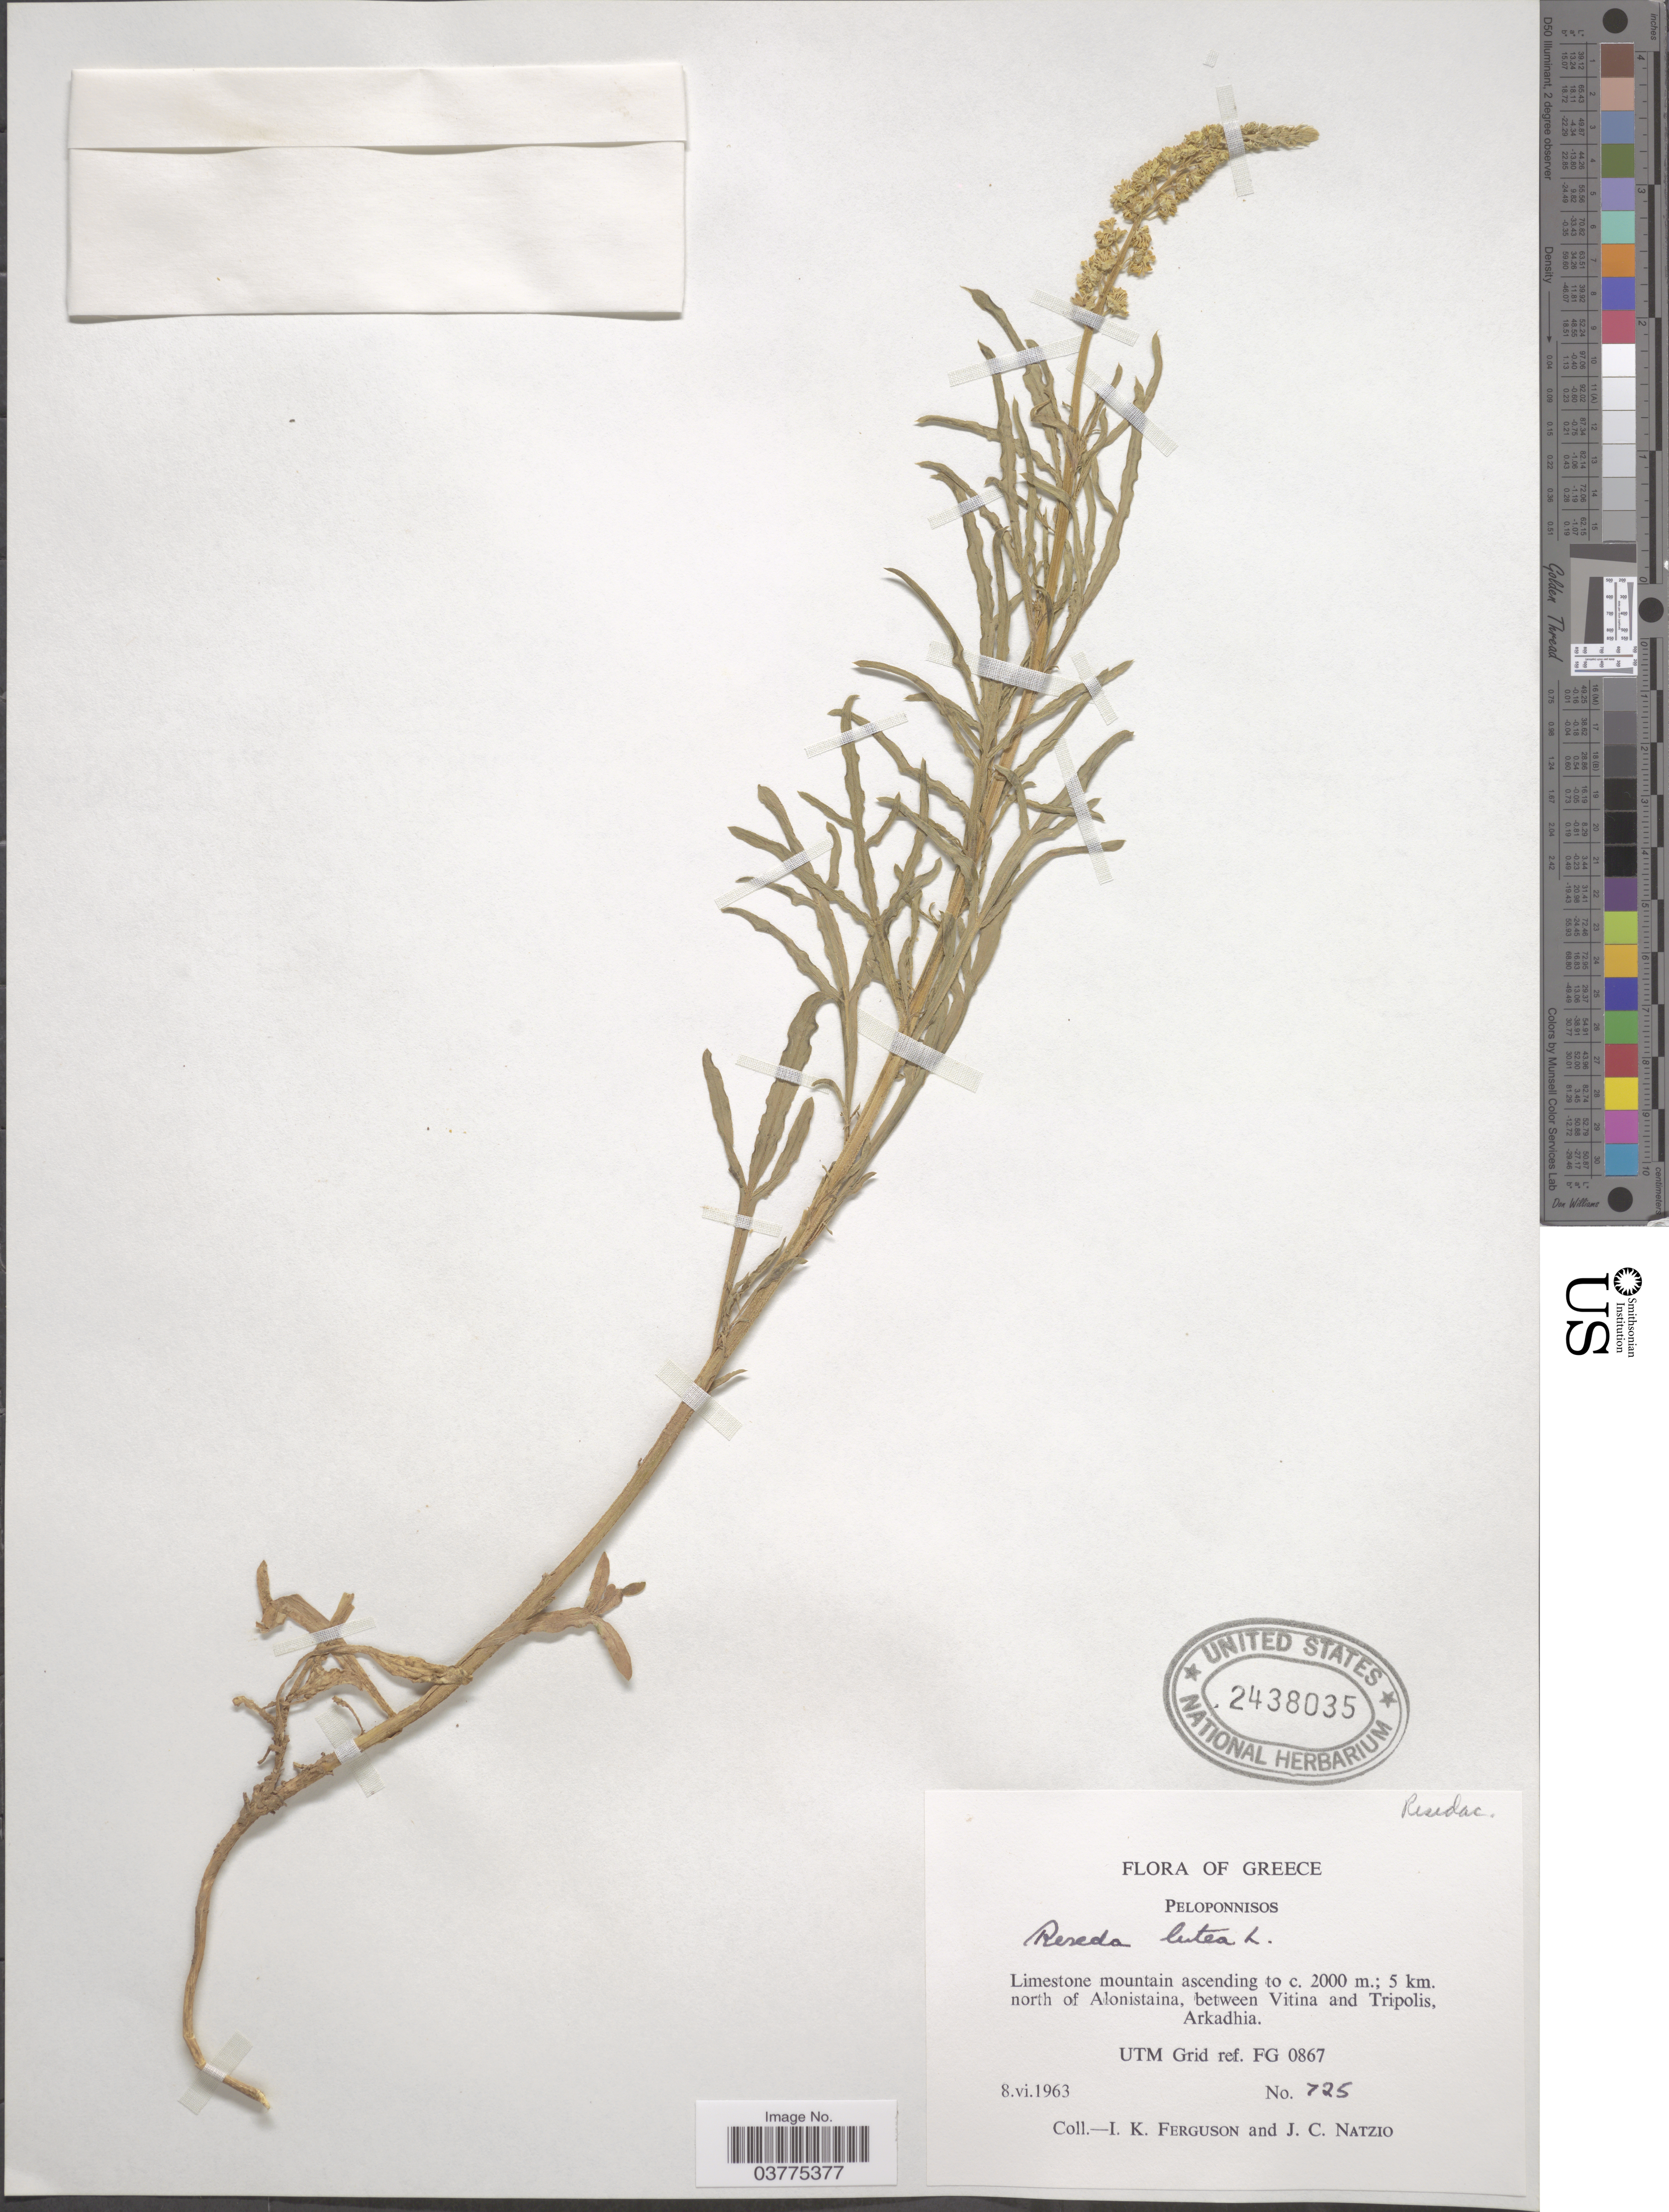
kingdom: Plantae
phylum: Tracheophyta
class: Magnoliopsida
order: Brassicales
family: Resedaceae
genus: Reseda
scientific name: Reseda lutea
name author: L.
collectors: I. K. Ferguson & J. Natzio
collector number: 725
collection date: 1963-06-08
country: Greece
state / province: Peloponnese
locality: Peloponnisos. 5 km. north of Alonistaina, between Vitina and Tripolis, Arkadhia. UTM Grid ref. FG 0867.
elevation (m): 2000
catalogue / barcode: US 2438035